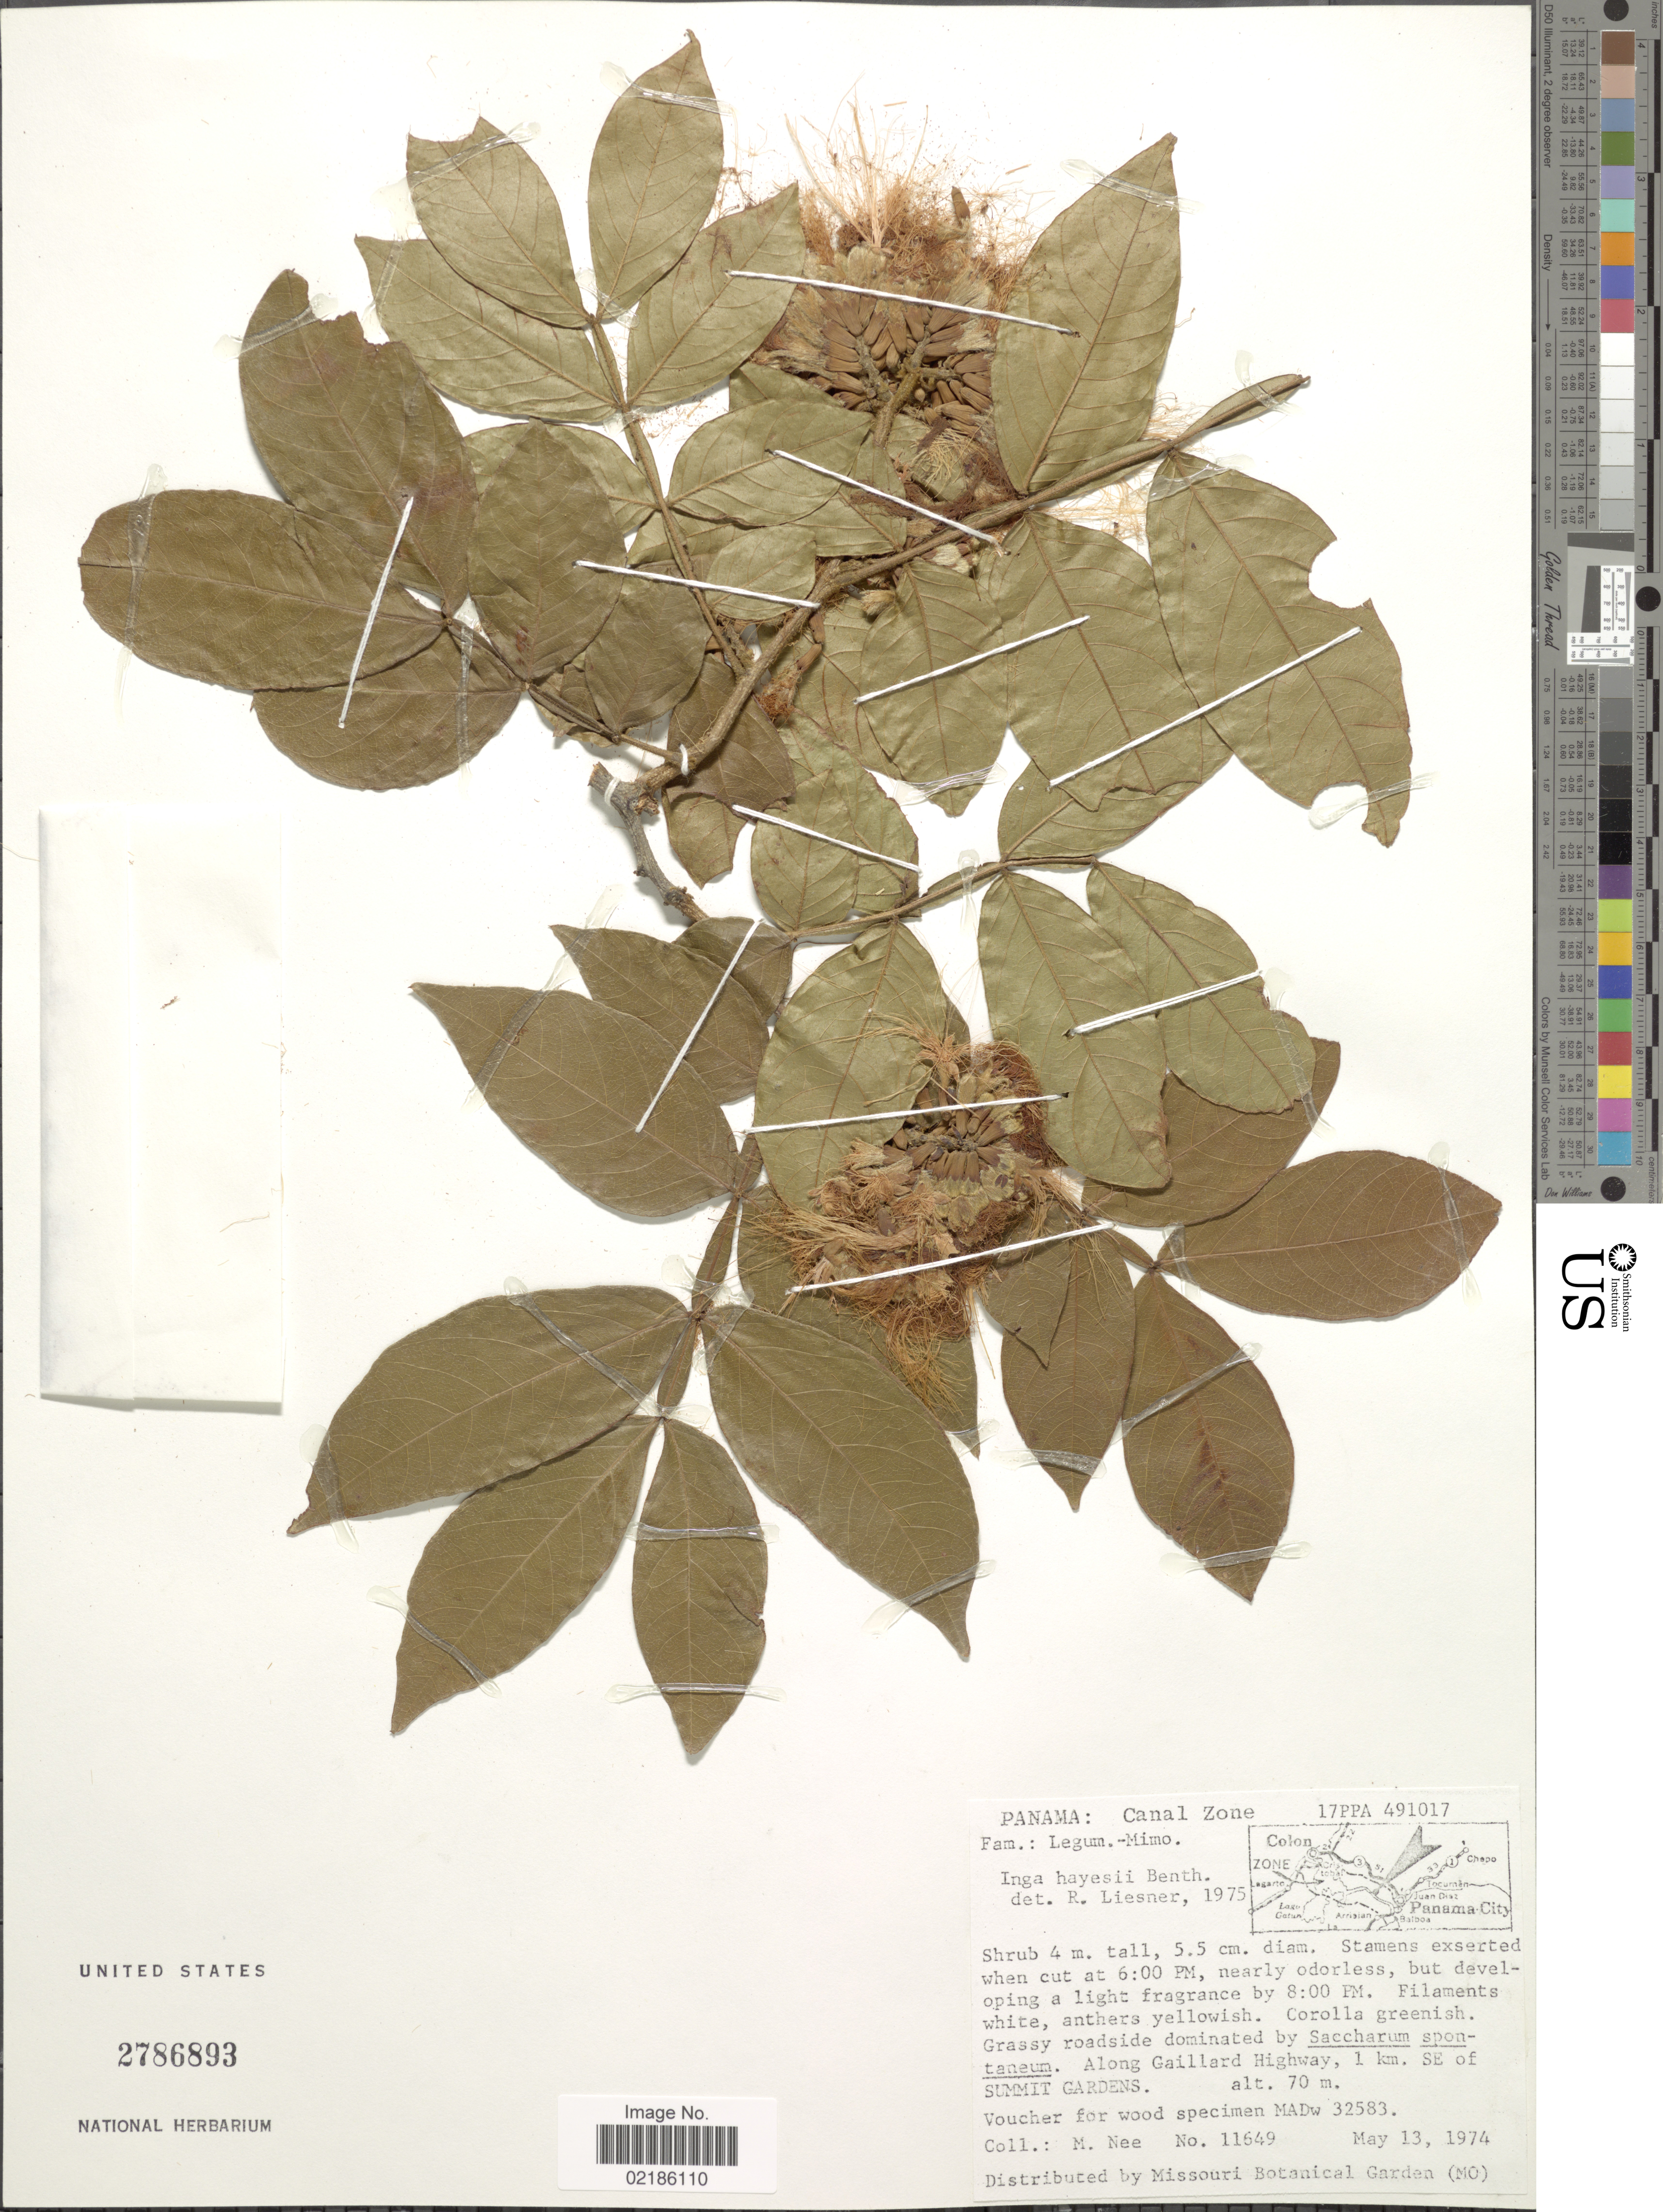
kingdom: Plantae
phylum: Tracheophyta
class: Magnoliopsida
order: Fabales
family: Fabaceae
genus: Inga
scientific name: Inga hayesii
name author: Benth.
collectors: M. Nee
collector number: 11649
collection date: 1974-05-13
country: Panama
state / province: Colón / Panamá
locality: Canal Zone. Along Gaillard Highway, 1 km. SE of SUMMIT GARDENS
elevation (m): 70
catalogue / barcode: US 2786893